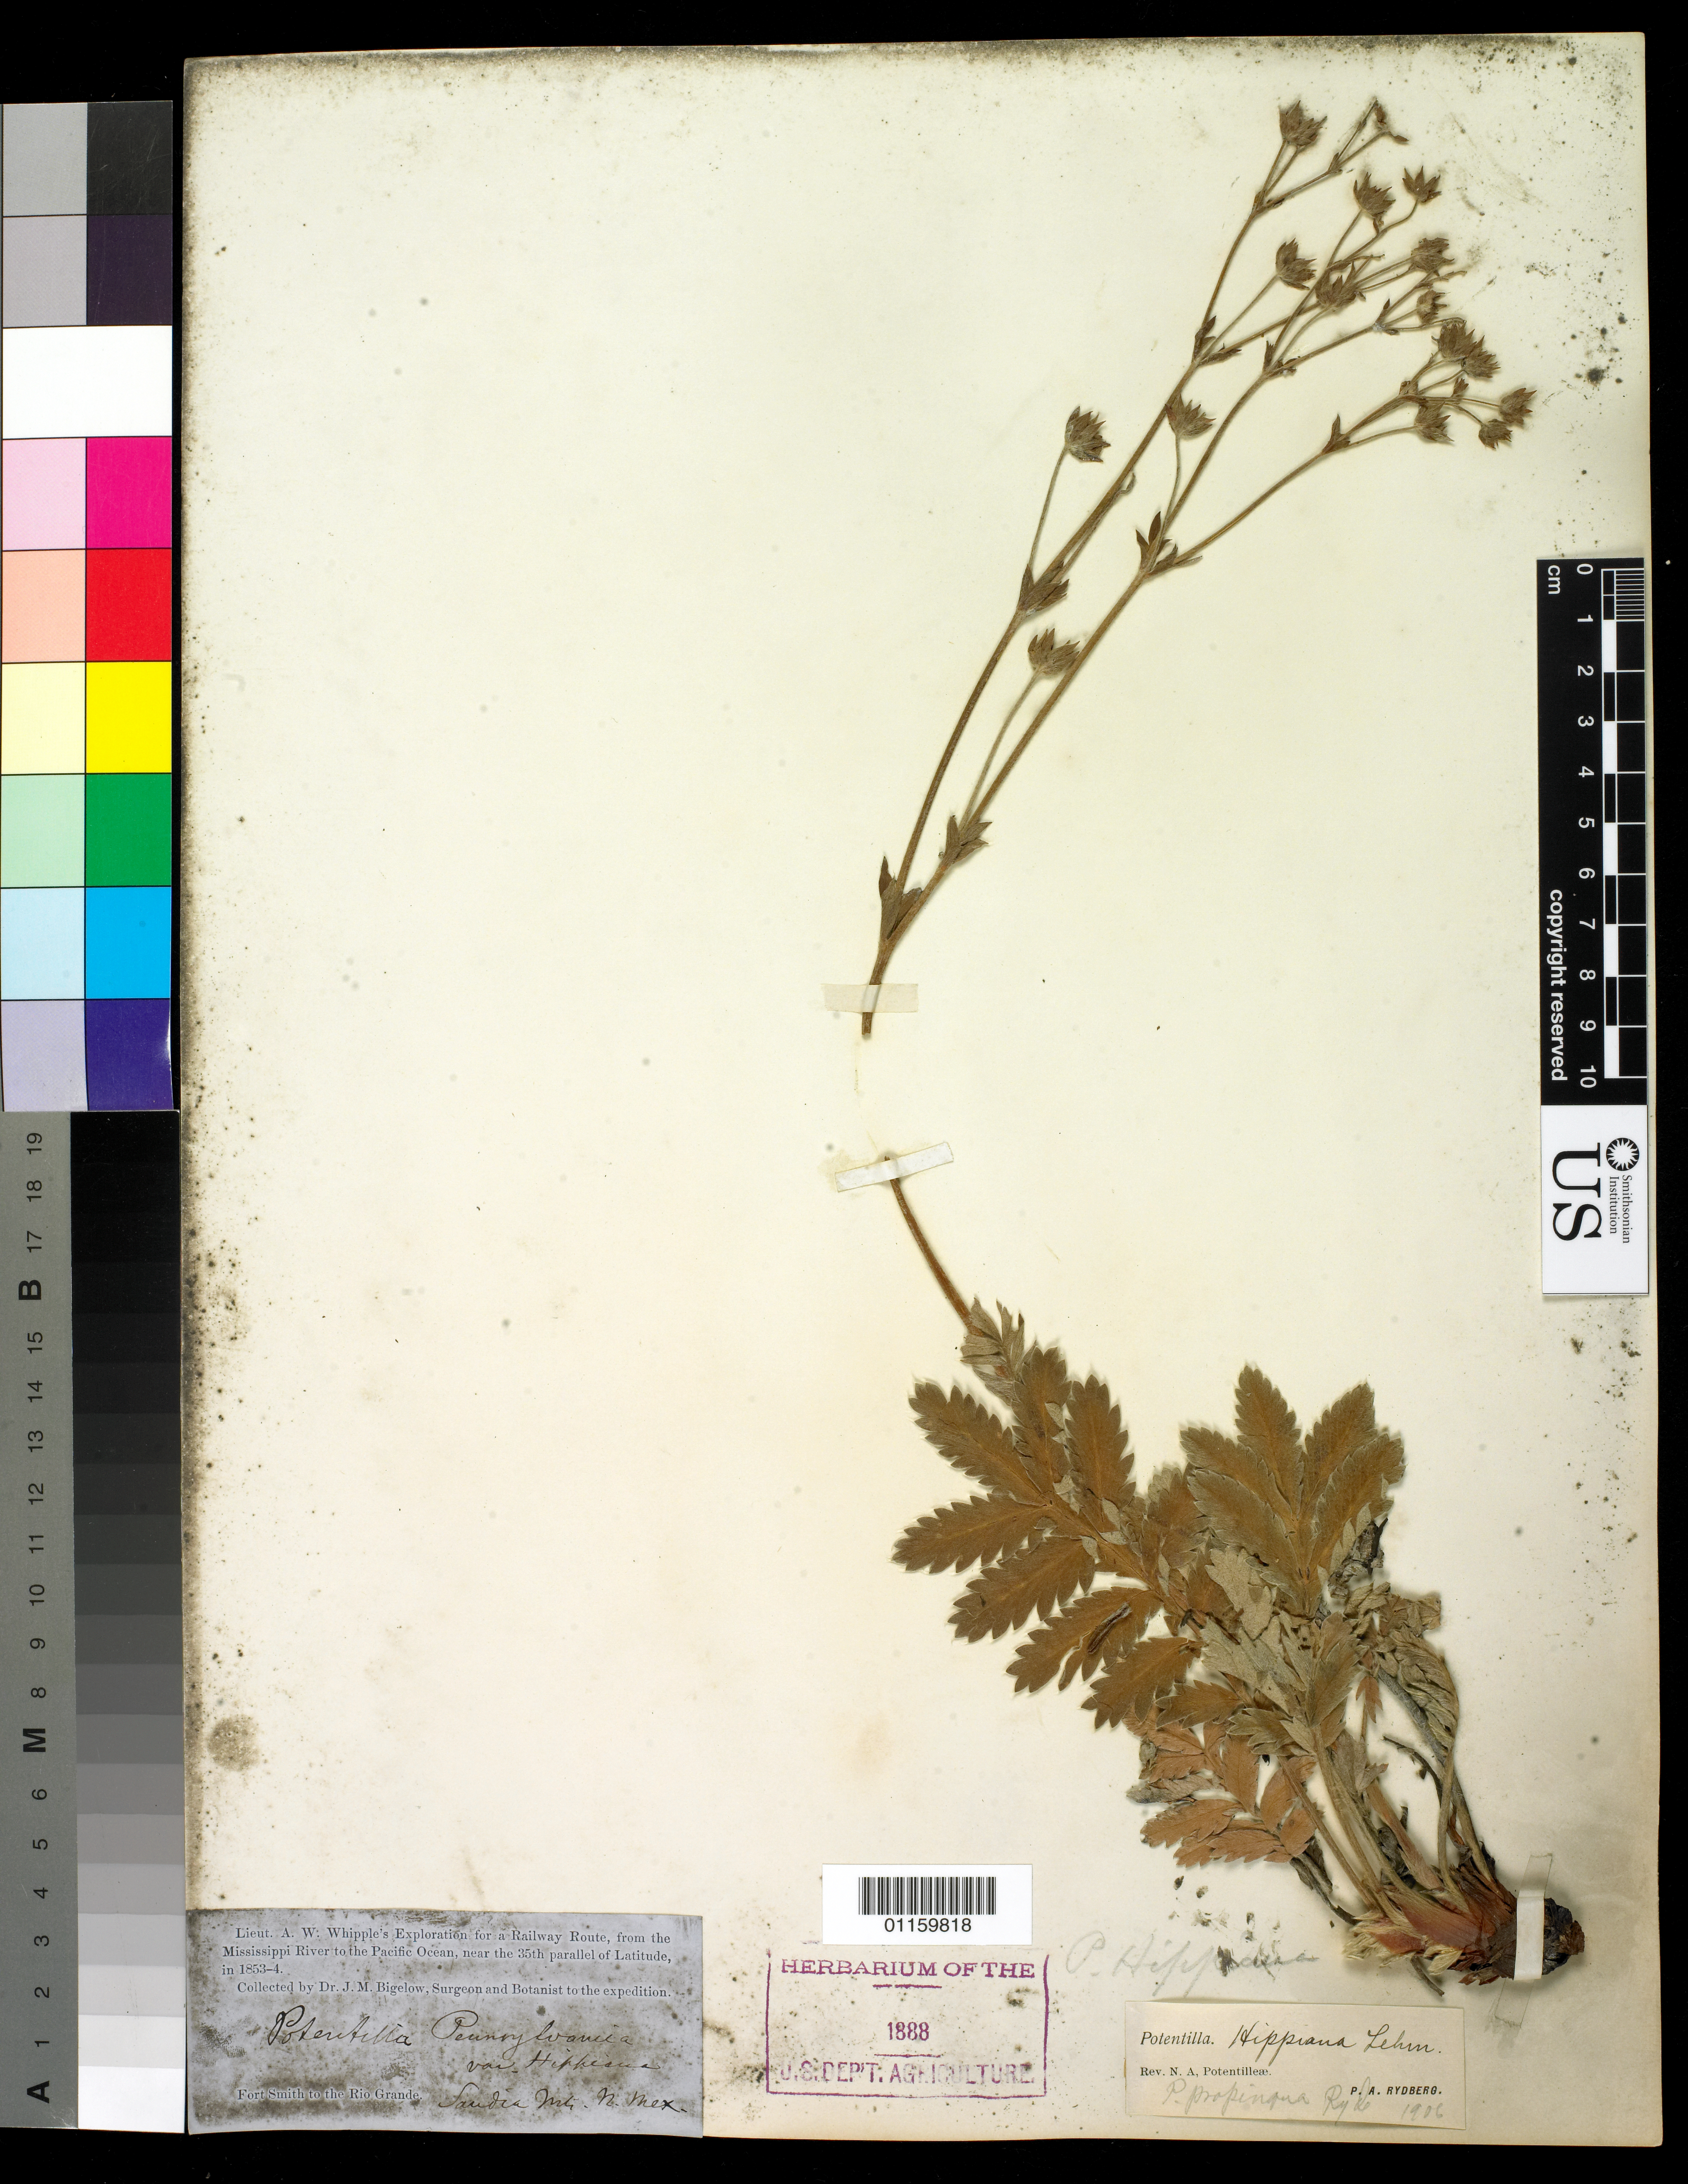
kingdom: Plantae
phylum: Tracheophyta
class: Magnoliopsida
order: Rosales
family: Rosaceae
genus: Potentilla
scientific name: Potentilla hippiana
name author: Lehm.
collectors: J. M. Bigelow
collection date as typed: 1853 to -- --- 1854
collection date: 1853/1854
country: United States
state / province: New Mexico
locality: Fort Smith to Rio Grande, Sandia Mts.